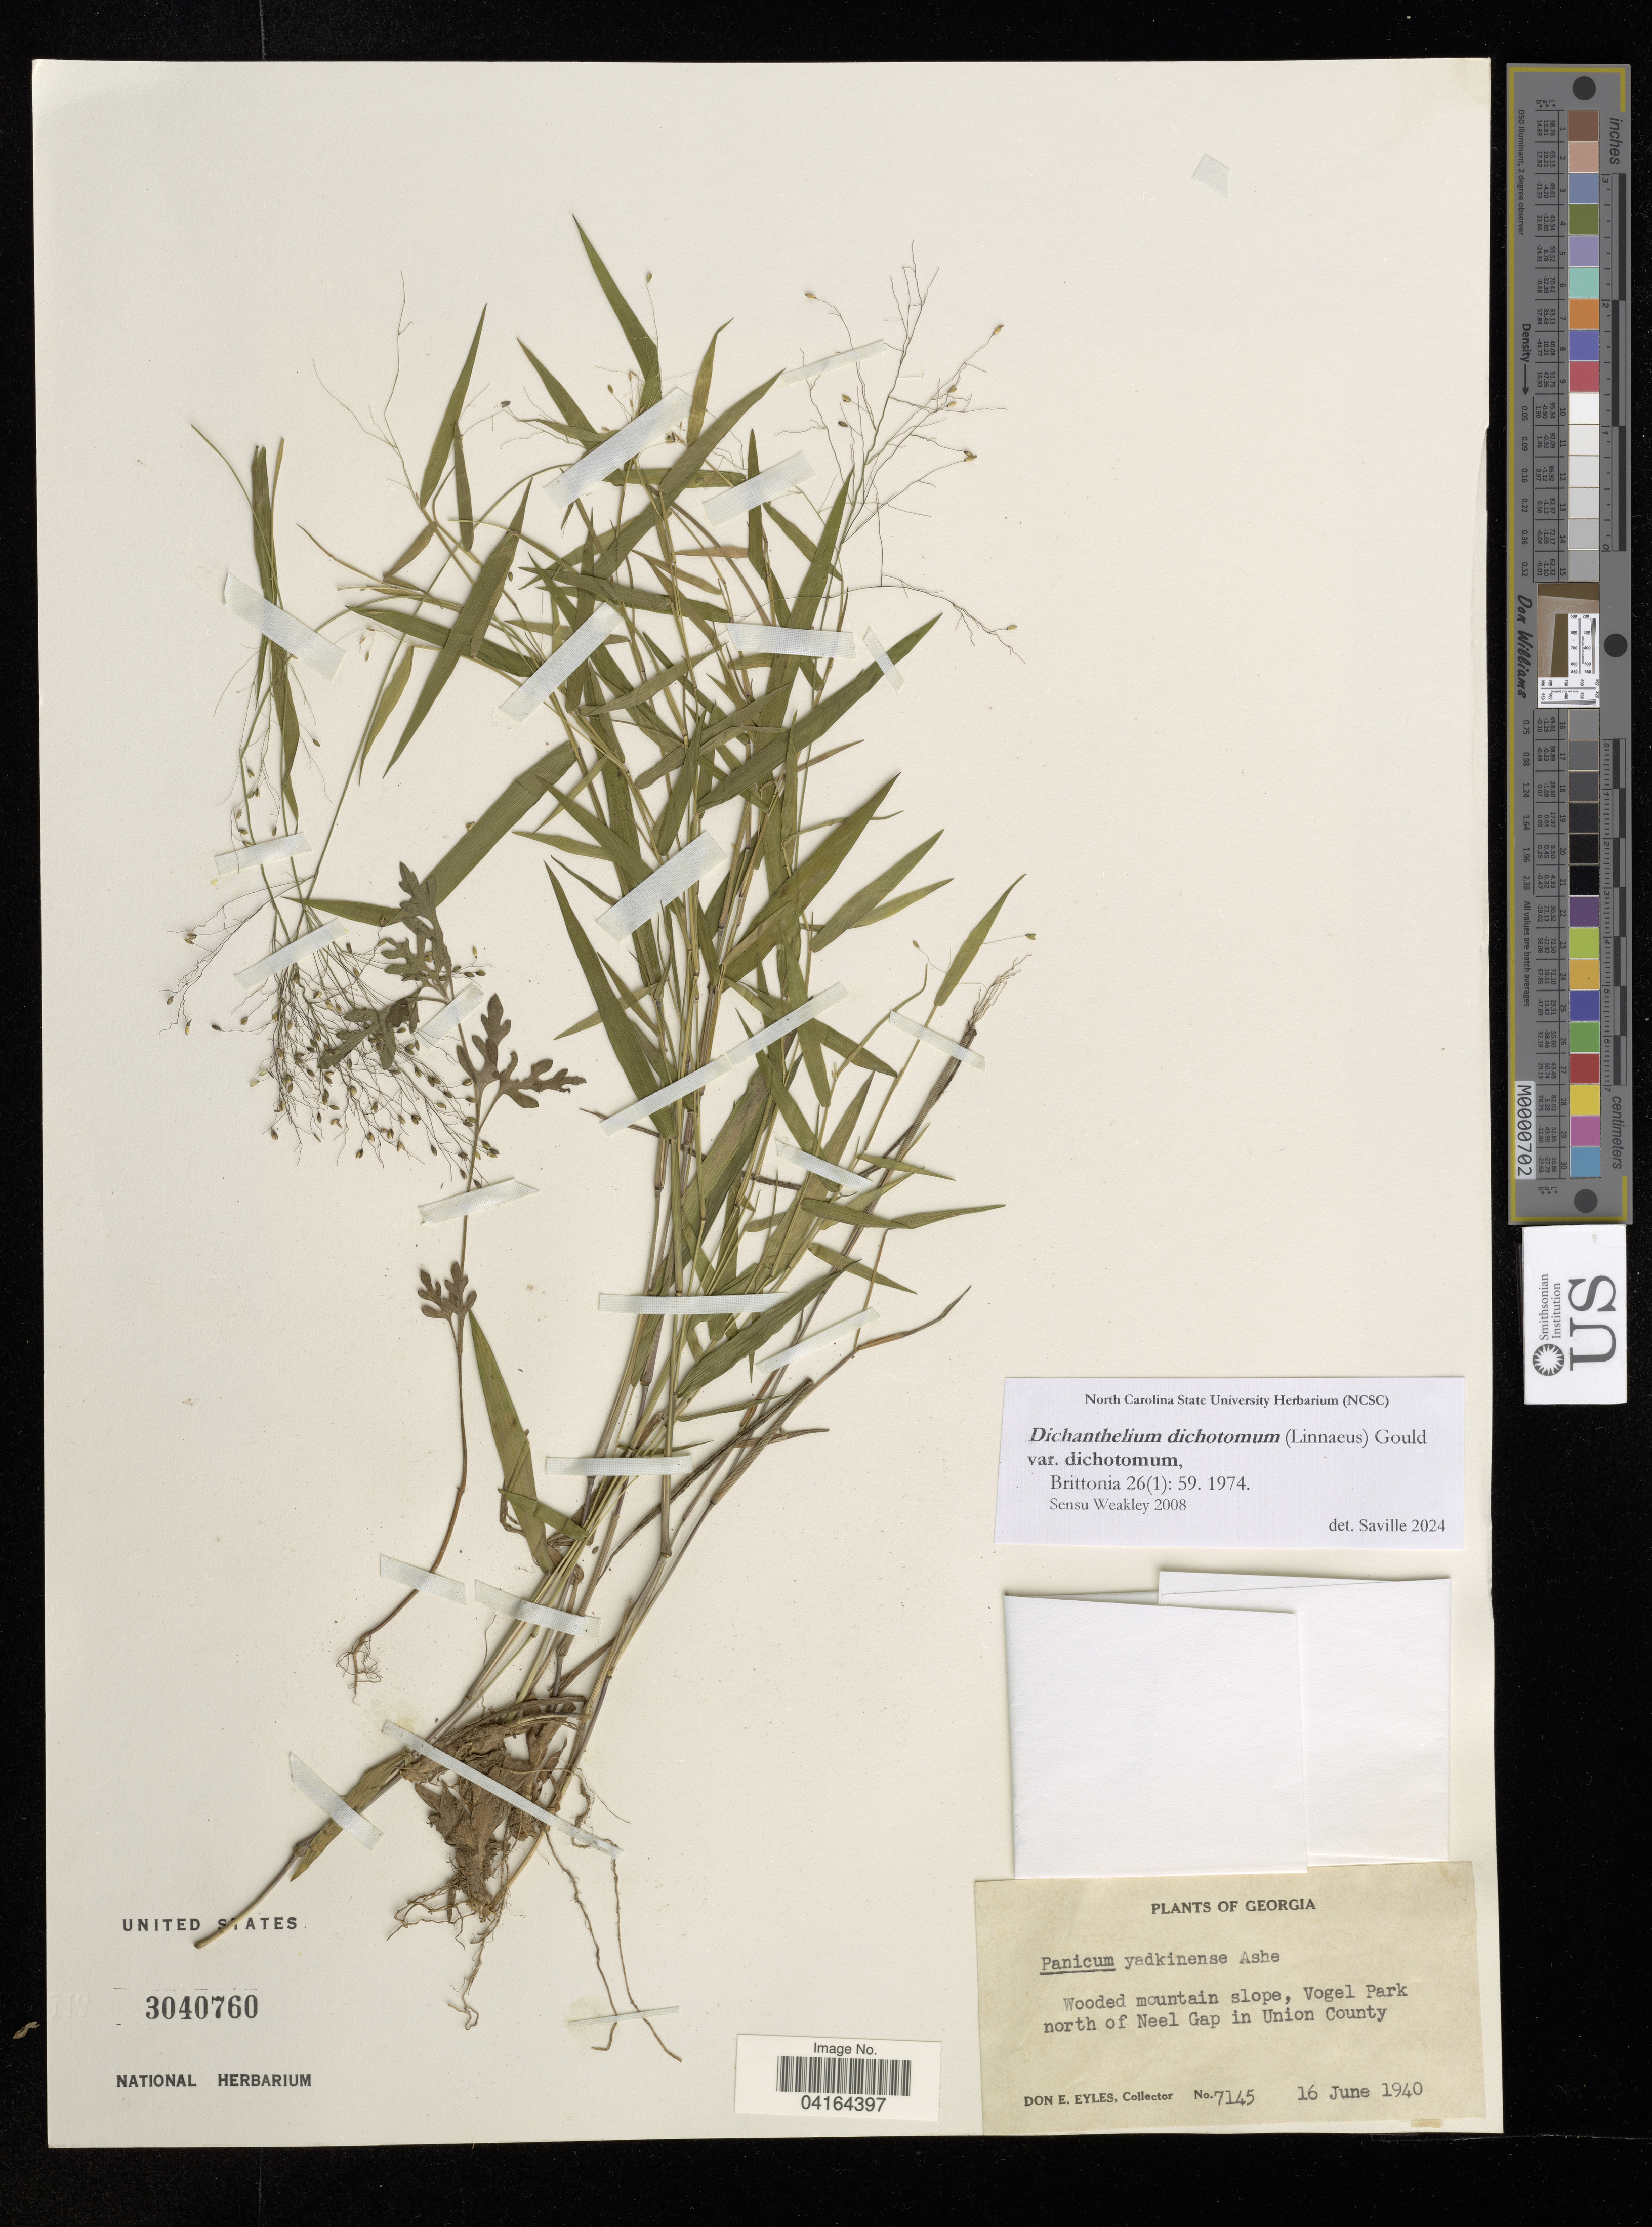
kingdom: Plantae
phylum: Tracheophyta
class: Liliopsida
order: Poales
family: Poaceae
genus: Dichanthelium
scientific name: Dichanthelium dichotomum var. dichotomum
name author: (L.) Gould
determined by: Saville, A. C., (NCSC), North Carolina State University (UNITED STATES)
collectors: D. Eyles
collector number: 7145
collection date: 1940-06-16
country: United States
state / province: Georgia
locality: Vogel Park north of Neel Gap in Union County.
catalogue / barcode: US 3040760